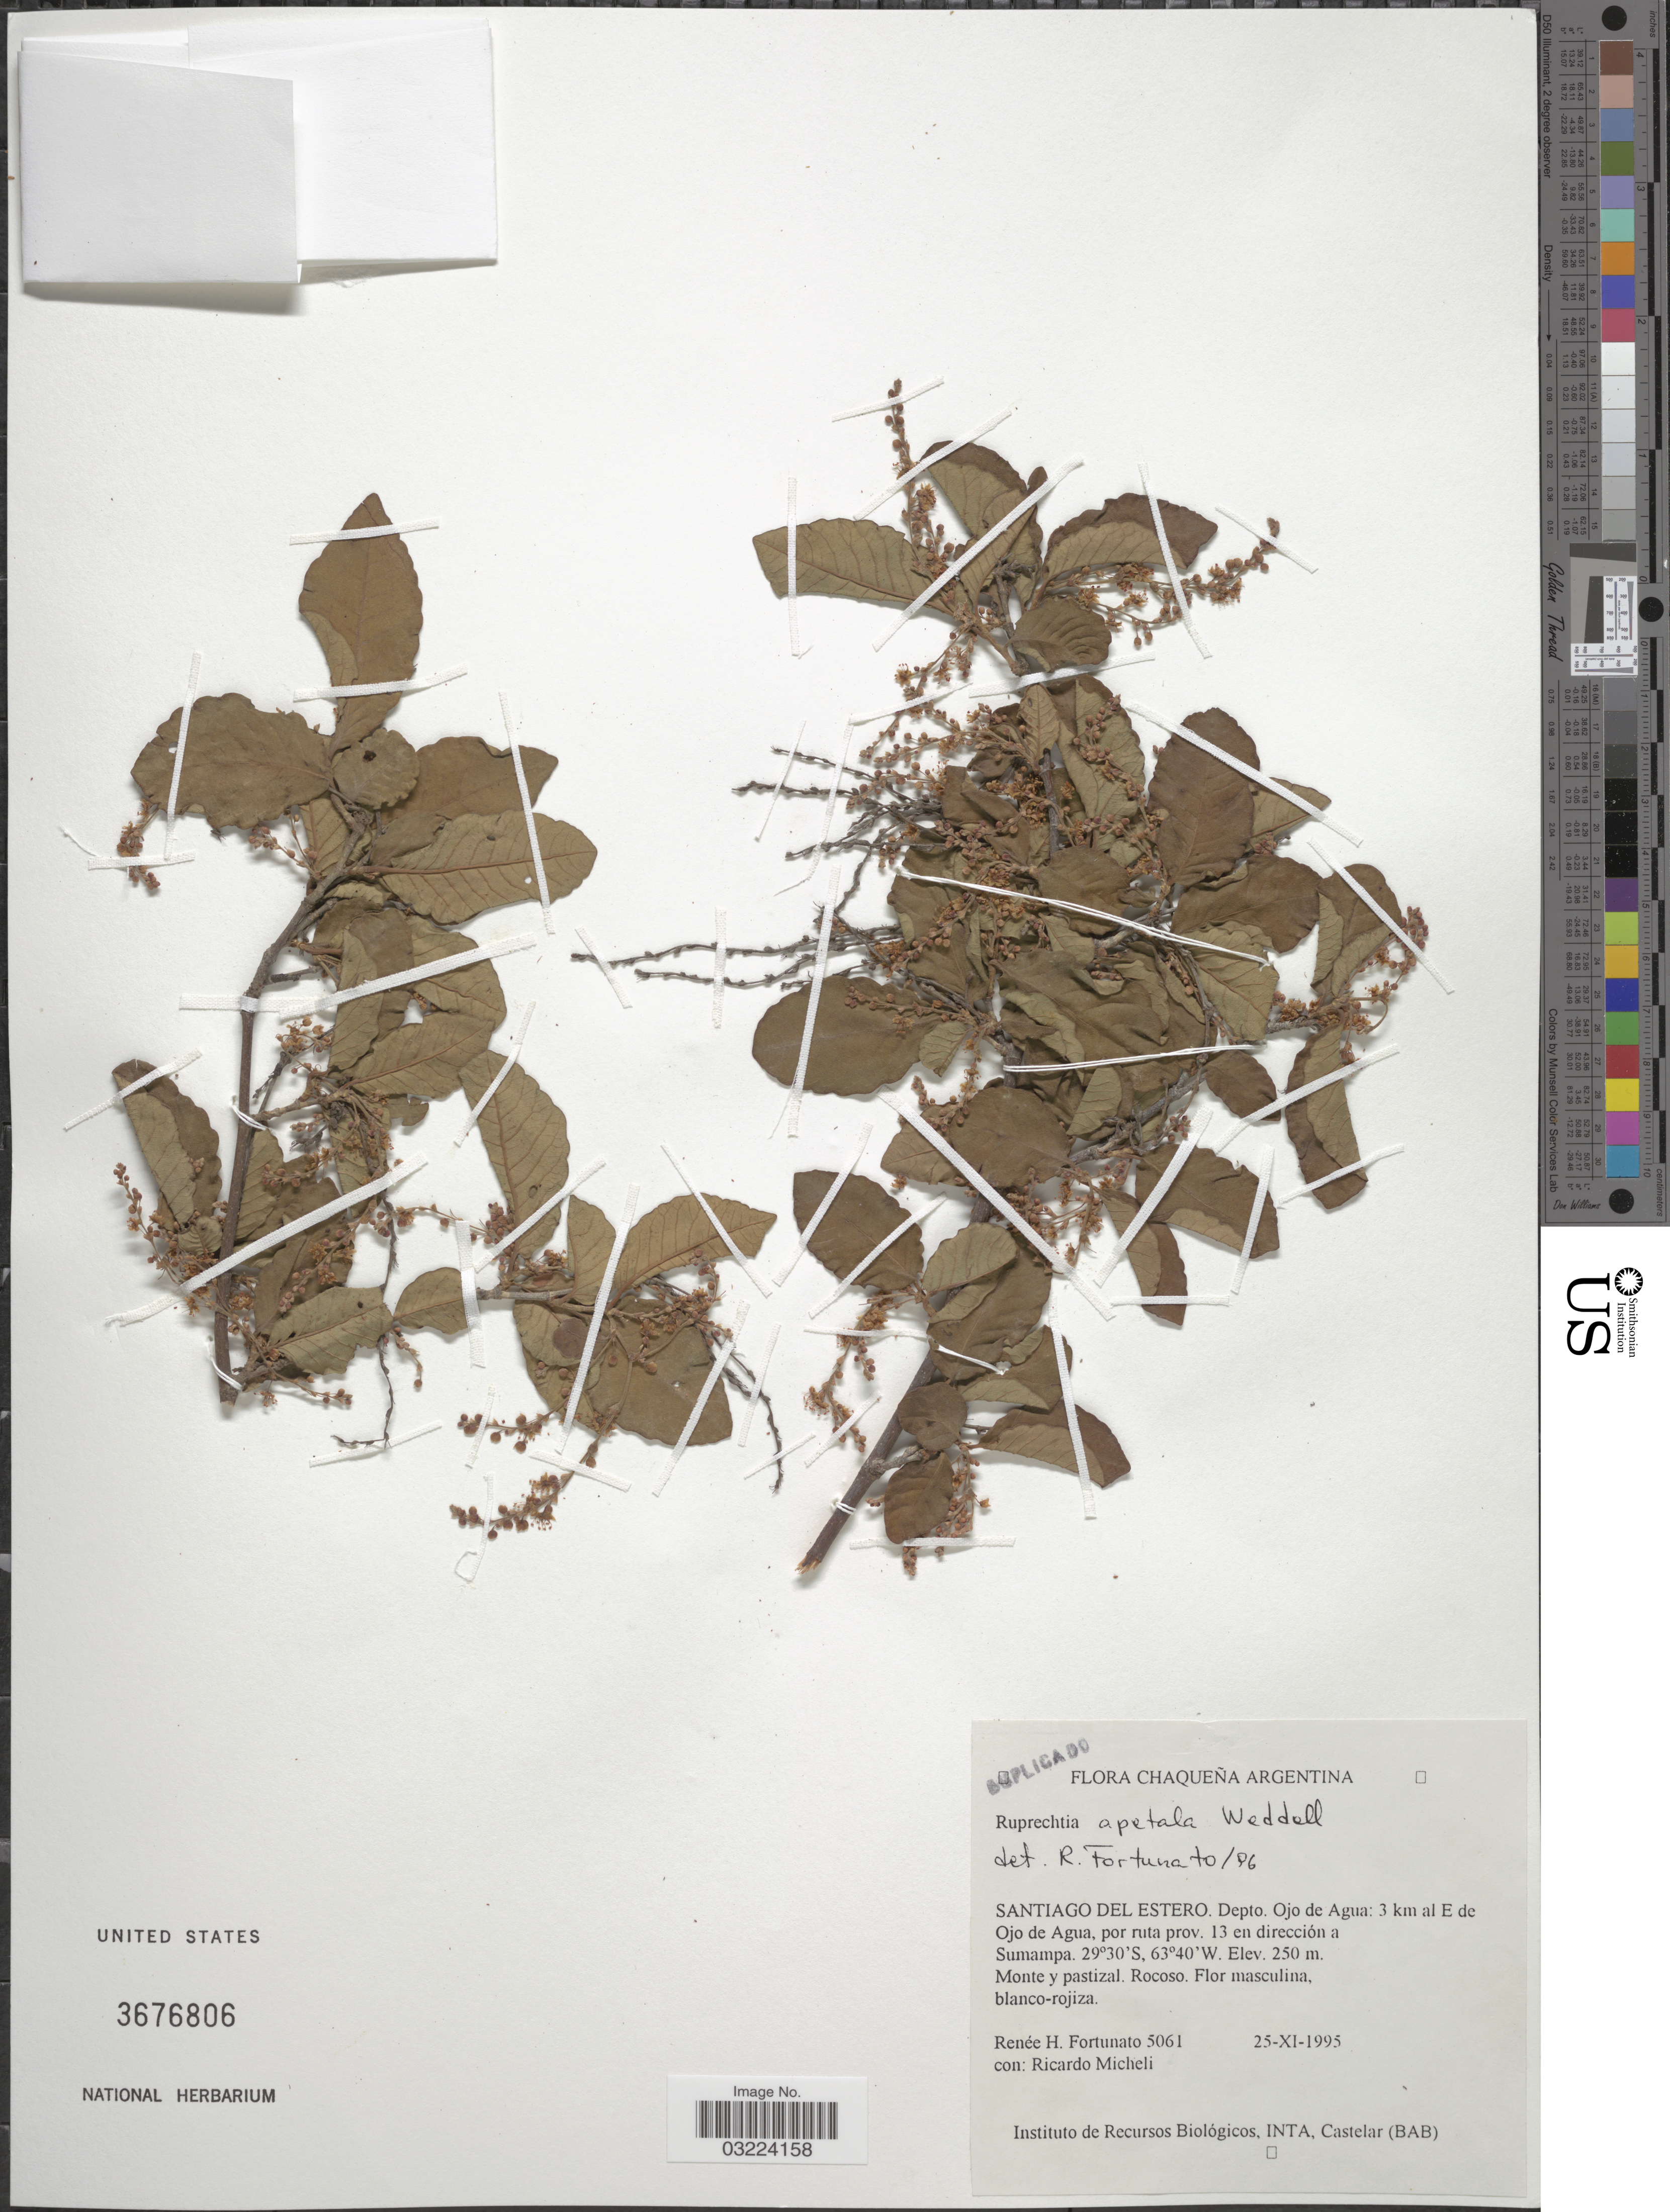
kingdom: Plantae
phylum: Tracheophyta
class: Magnoliopsida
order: Caryophyllales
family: Polygonaceae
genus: Ruprechtia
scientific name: Ruprechtia apetala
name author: Wedd.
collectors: R. H. Fortunato & R. Micheli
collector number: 5061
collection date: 1995-11-25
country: Argentina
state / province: Santiago del Estero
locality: Chaqueña Argentina, Depto. Ojo de Agua: 3 km al E de Ojo de Agua, por ruta prov. 13 en dirección a Sumampa.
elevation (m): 250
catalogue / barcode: US 3676806